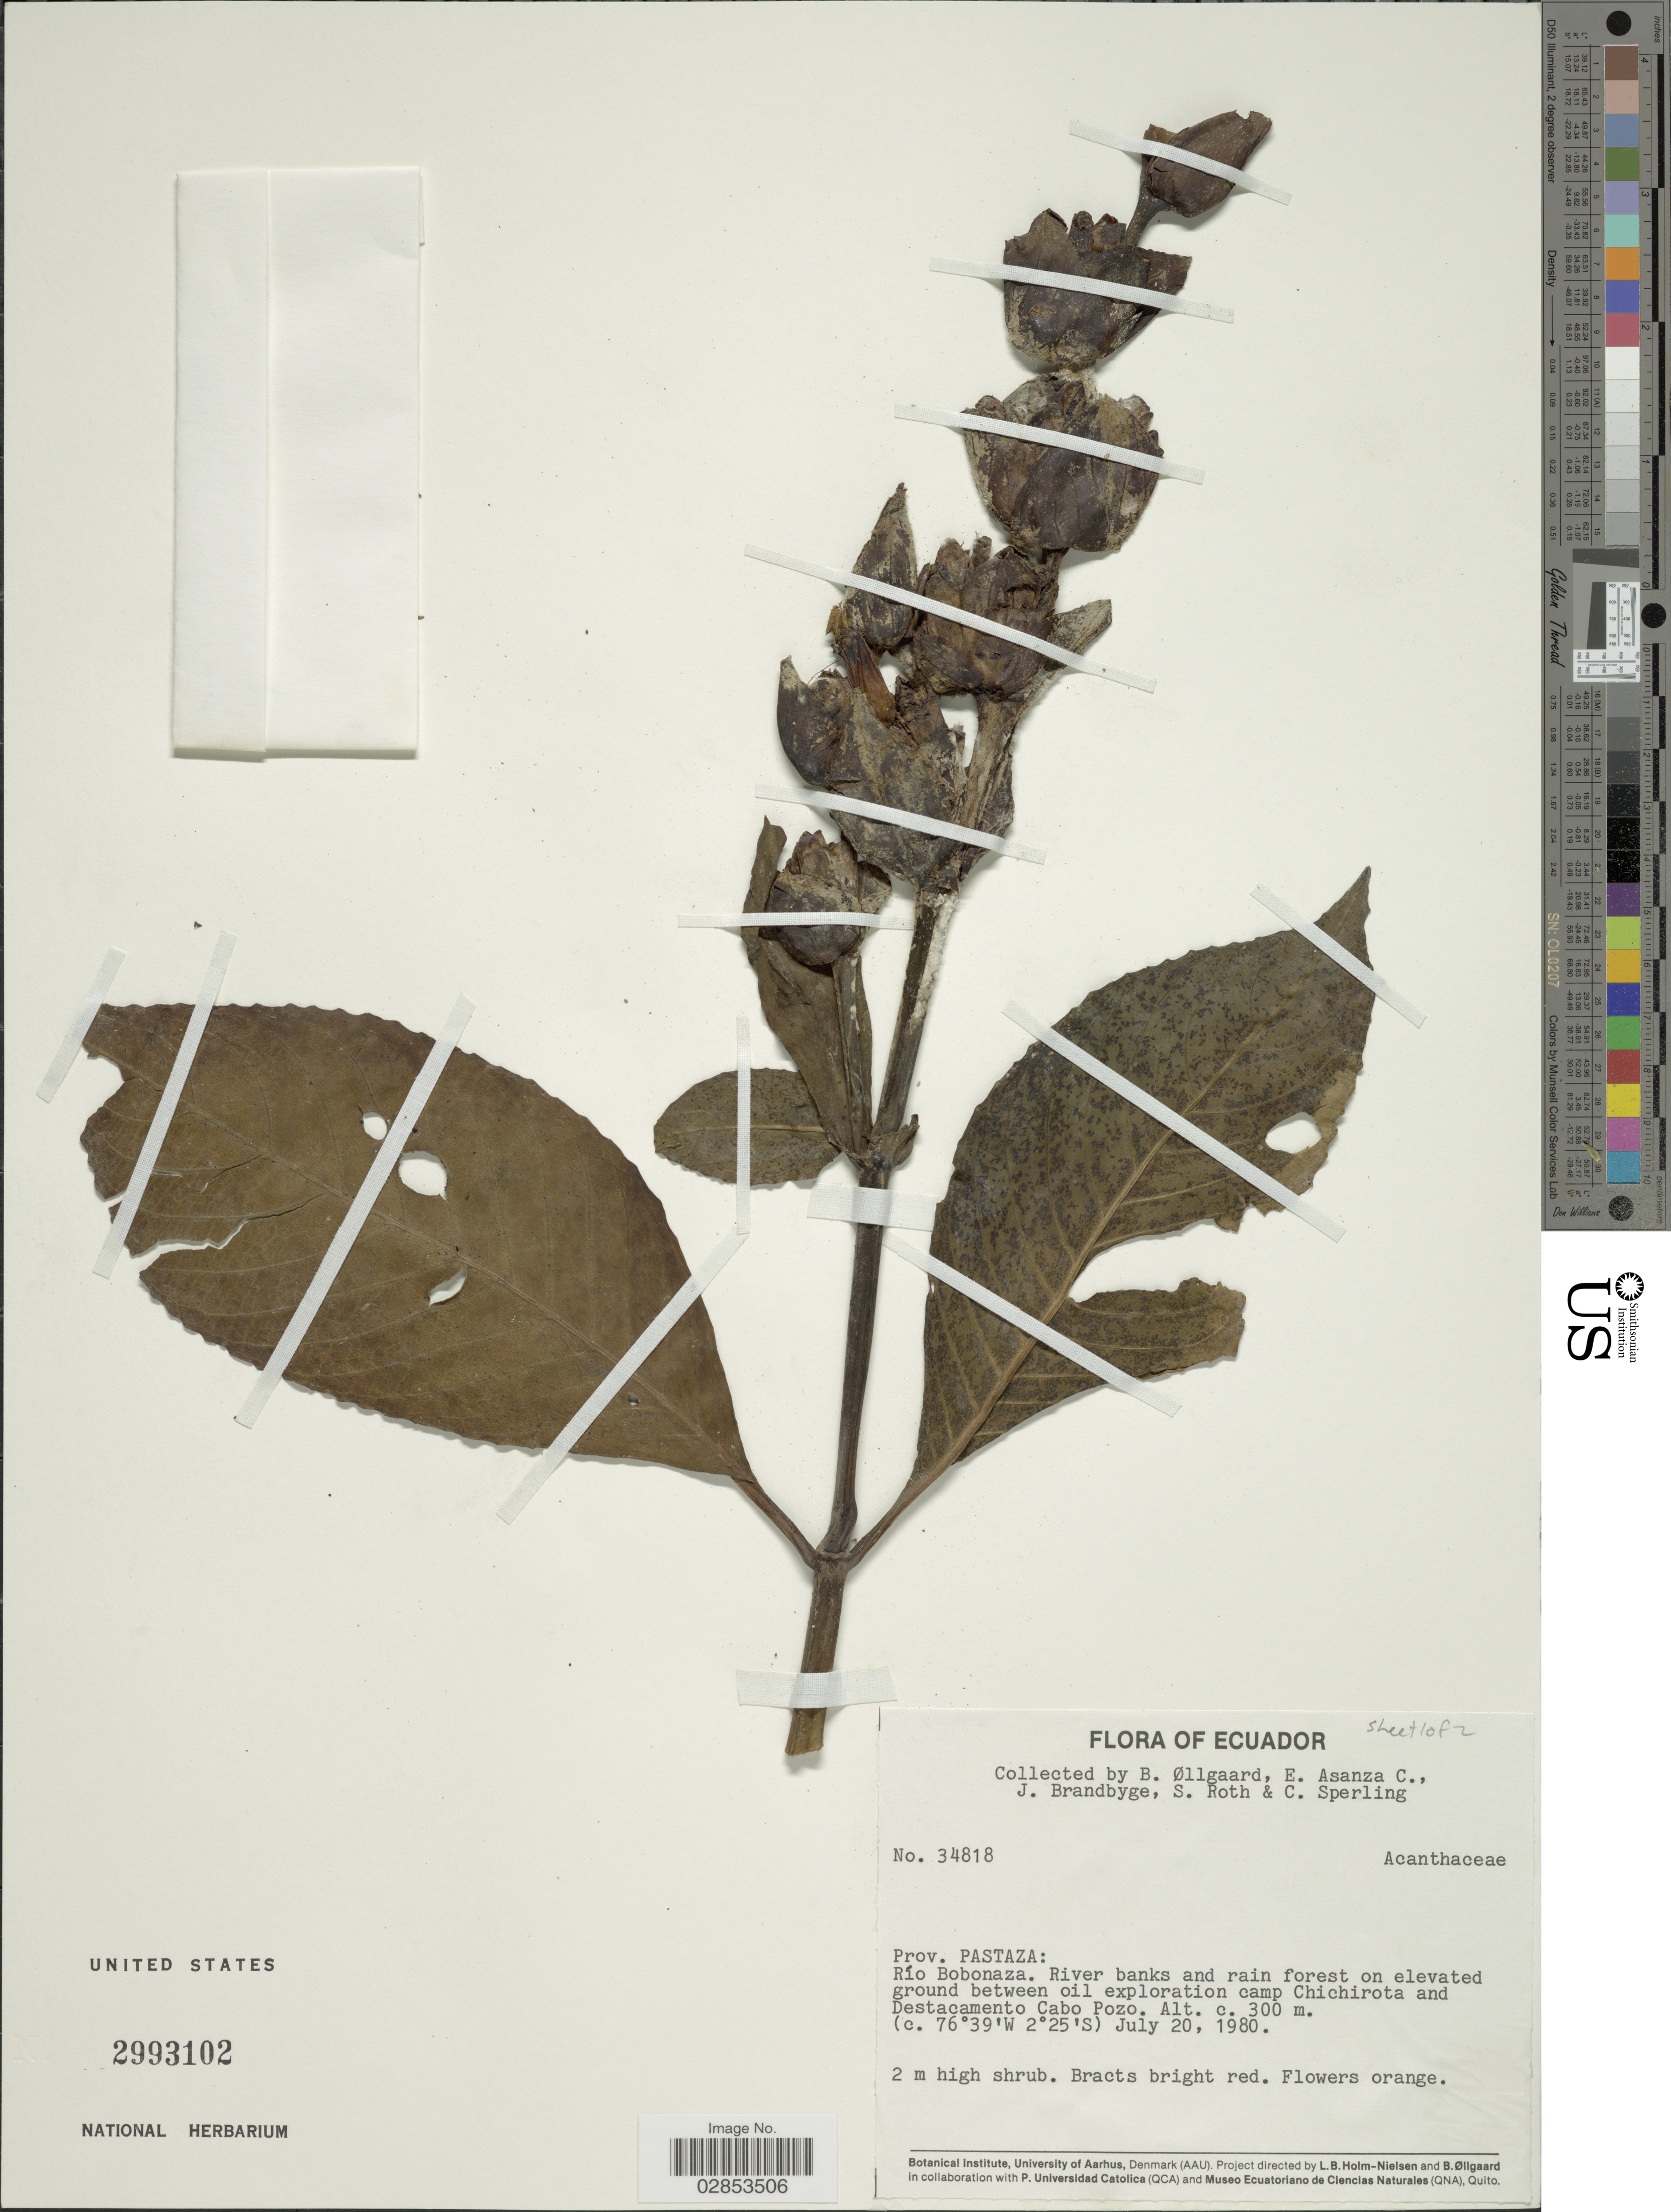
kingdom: Plantae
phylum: Tracheophyta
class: Magnoliopsida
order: Lamiales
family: Acanthaceae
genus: Sanchezia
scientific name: Sanchezia oblonga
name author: Ruiz & Pav.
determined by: Azevedo, Igor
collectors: B. Øllgaard, E. Asanza C., J. Brandbyge, S. Roth & C. Sperling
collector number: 34818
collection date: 1980-07-20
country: Ecuador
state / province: Pastaza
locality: Río Bobonaza. River banks and rain forest on elevated ground between oil exploration camp Chichirota and Destacamento Cabo Pozo.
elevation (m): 300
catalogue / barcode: US 2993102